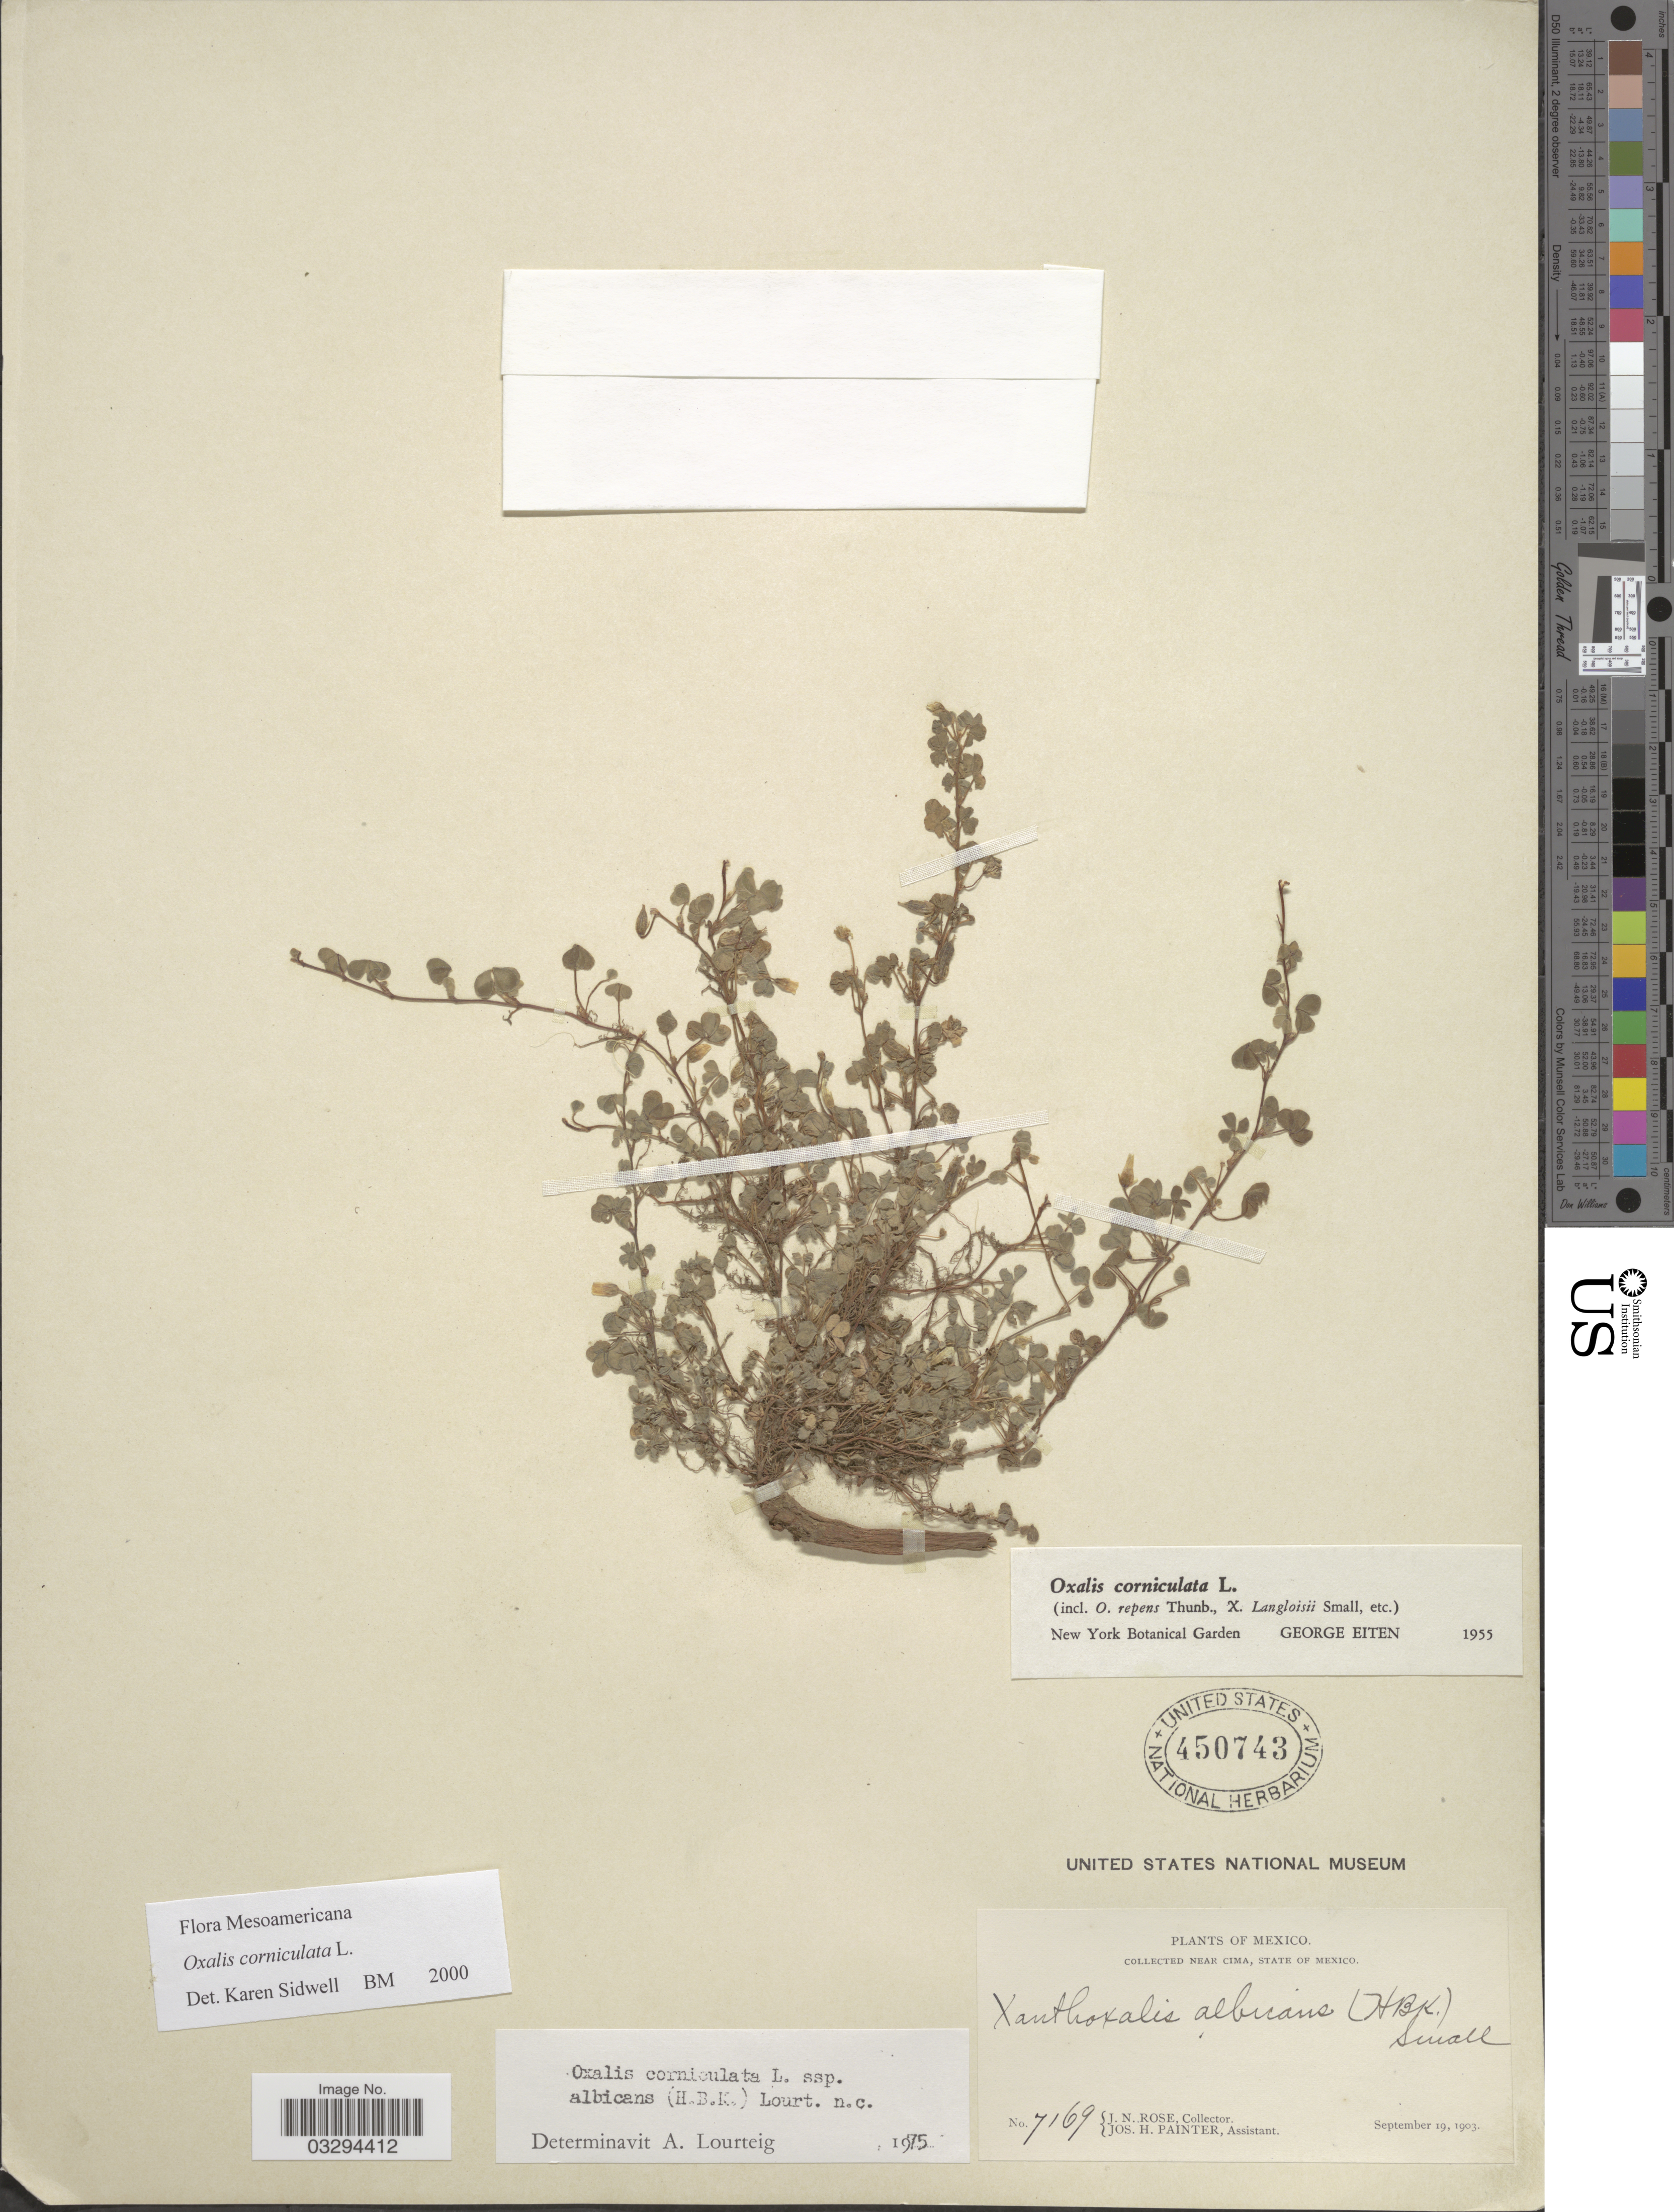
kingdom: Plantae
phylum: Tracheophyta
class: Magnoliopsida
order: Oxalidales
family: Oxalidaceae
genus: Oxalis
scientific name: Oxalis corniculata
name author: L.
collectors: J. N. Rose & J. H. Painter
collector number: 7169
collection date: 1903-09-19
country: Mexico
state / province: México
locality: Near Cima.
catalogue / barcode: US 450743